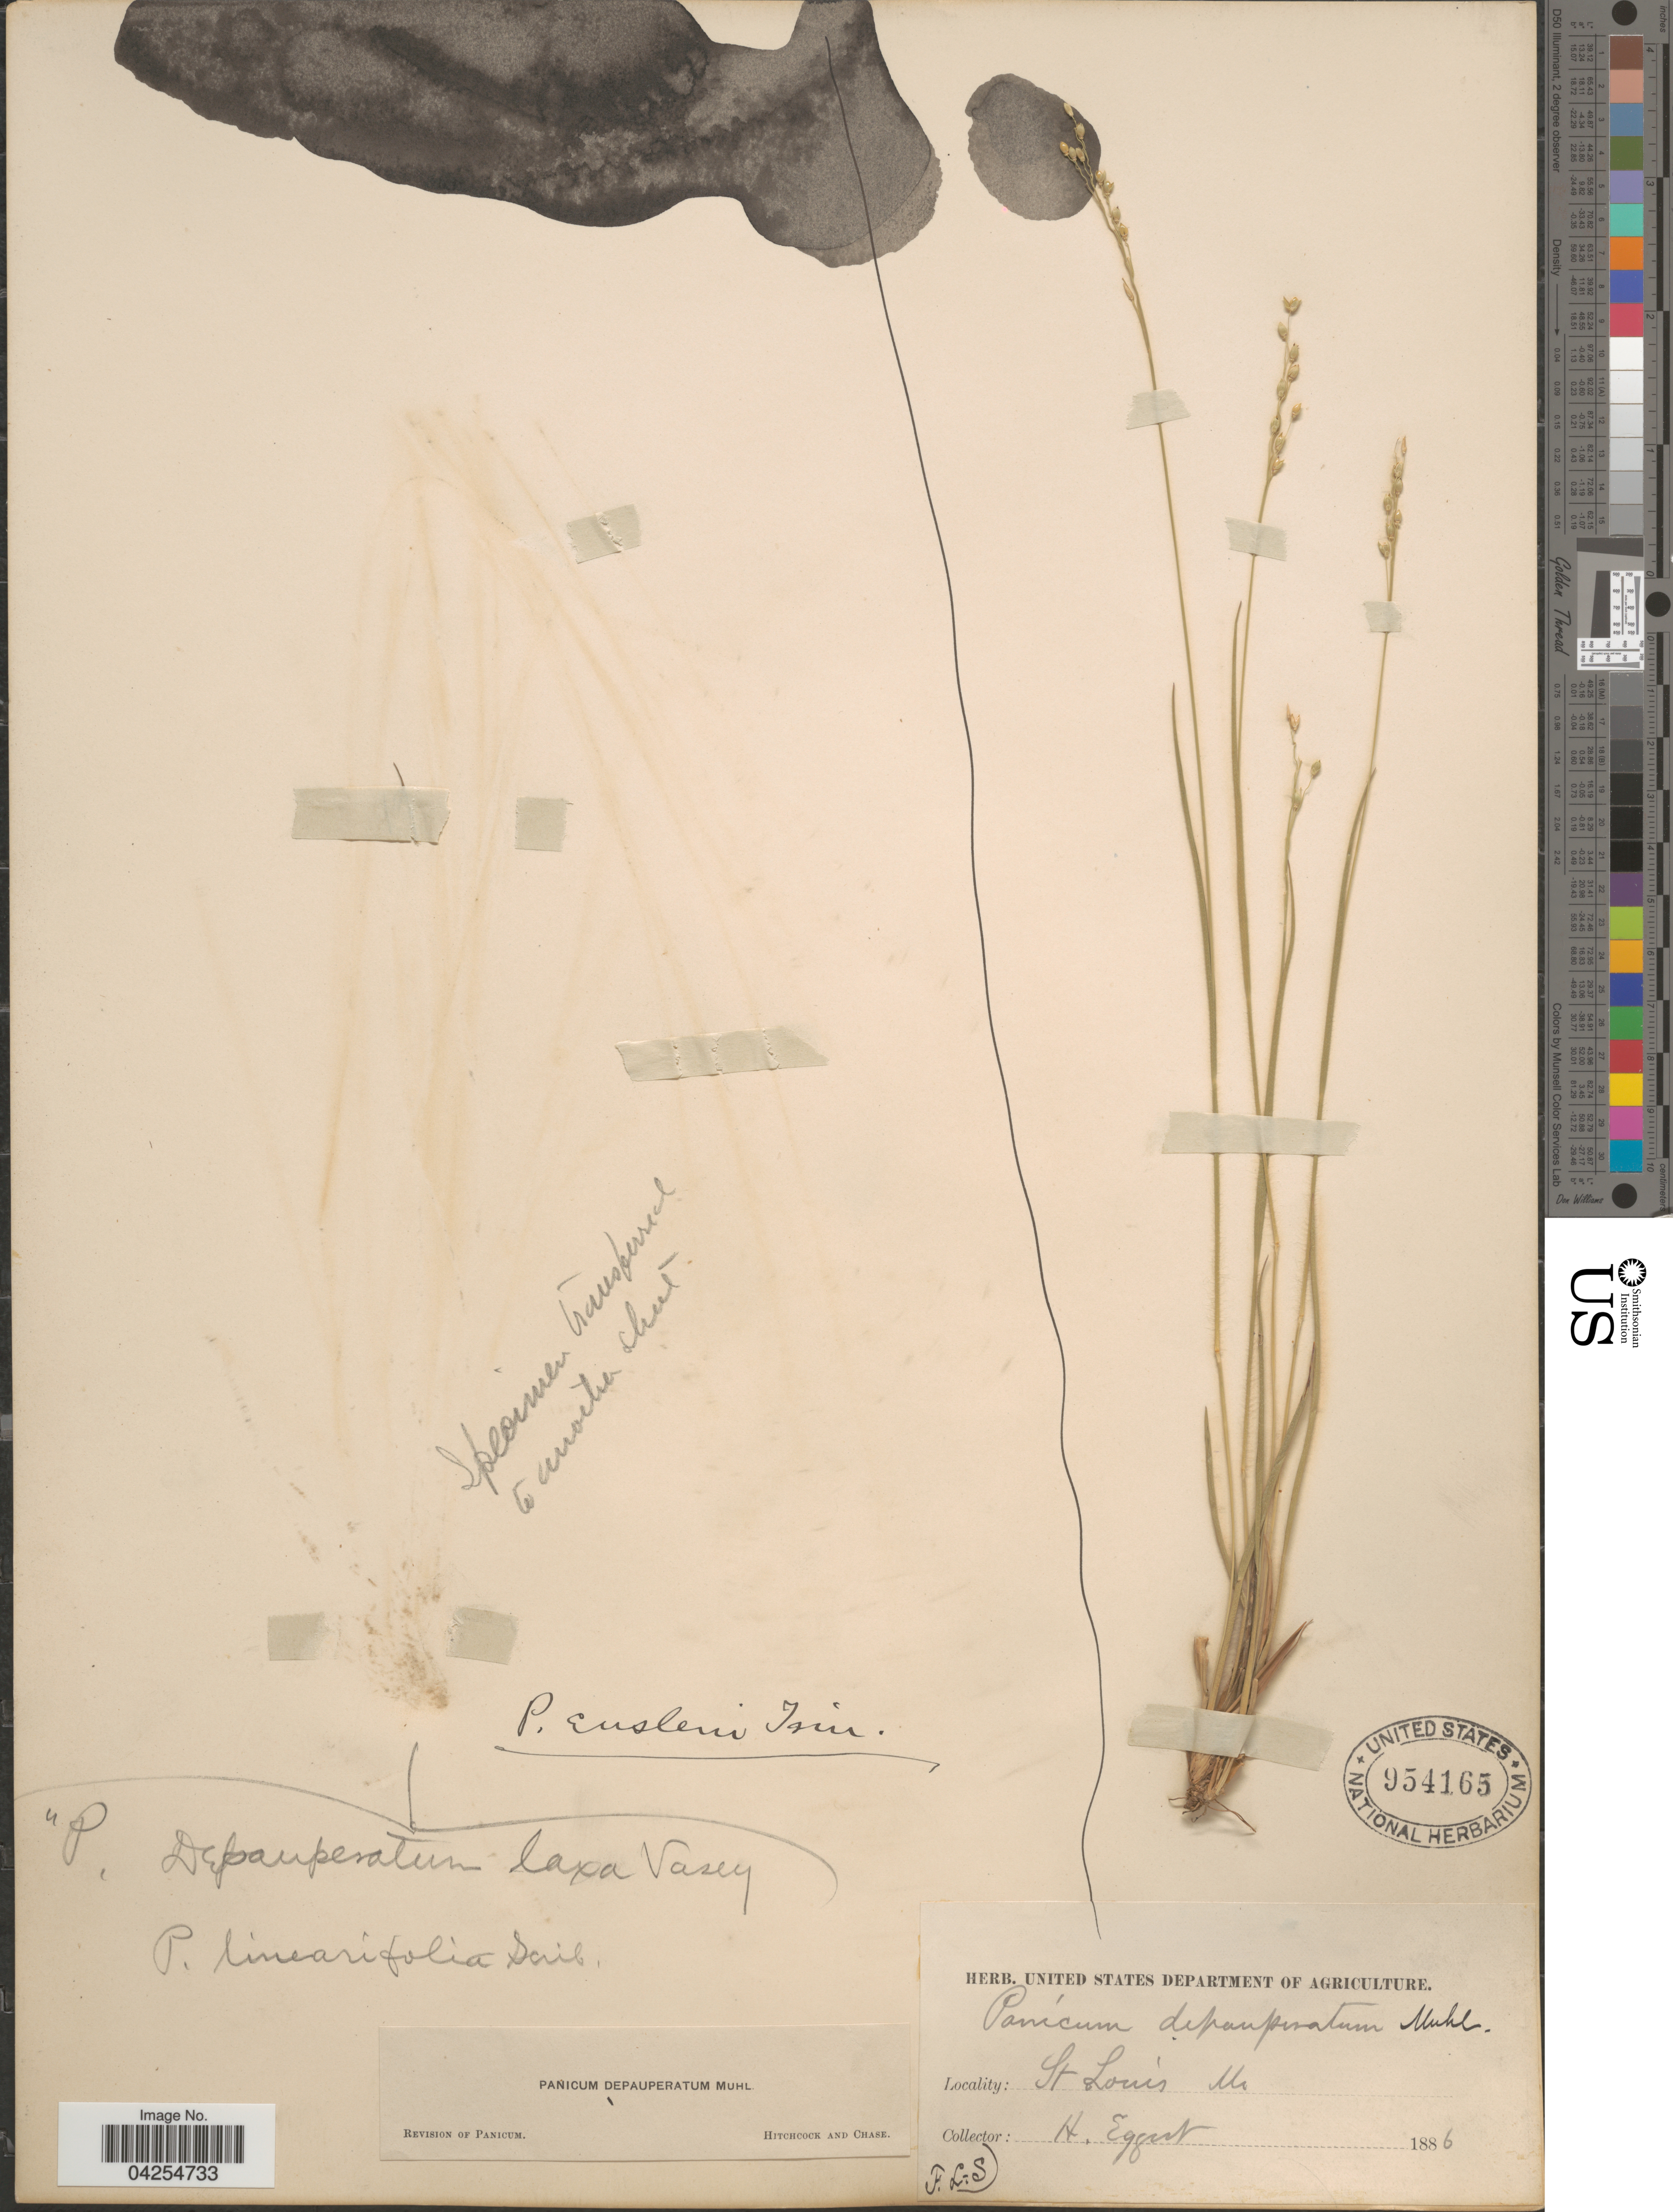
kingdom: Plantae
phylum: Tracheophyta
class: Liliopsida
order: Poales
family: Poaceae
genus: Dichanthelium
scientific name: Dichanthelium depauperatum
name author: (Muhl.) Gould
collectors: H. Eggert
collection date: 1886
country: United States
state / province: Missouri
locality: St. Louis.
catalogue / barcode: US 954165